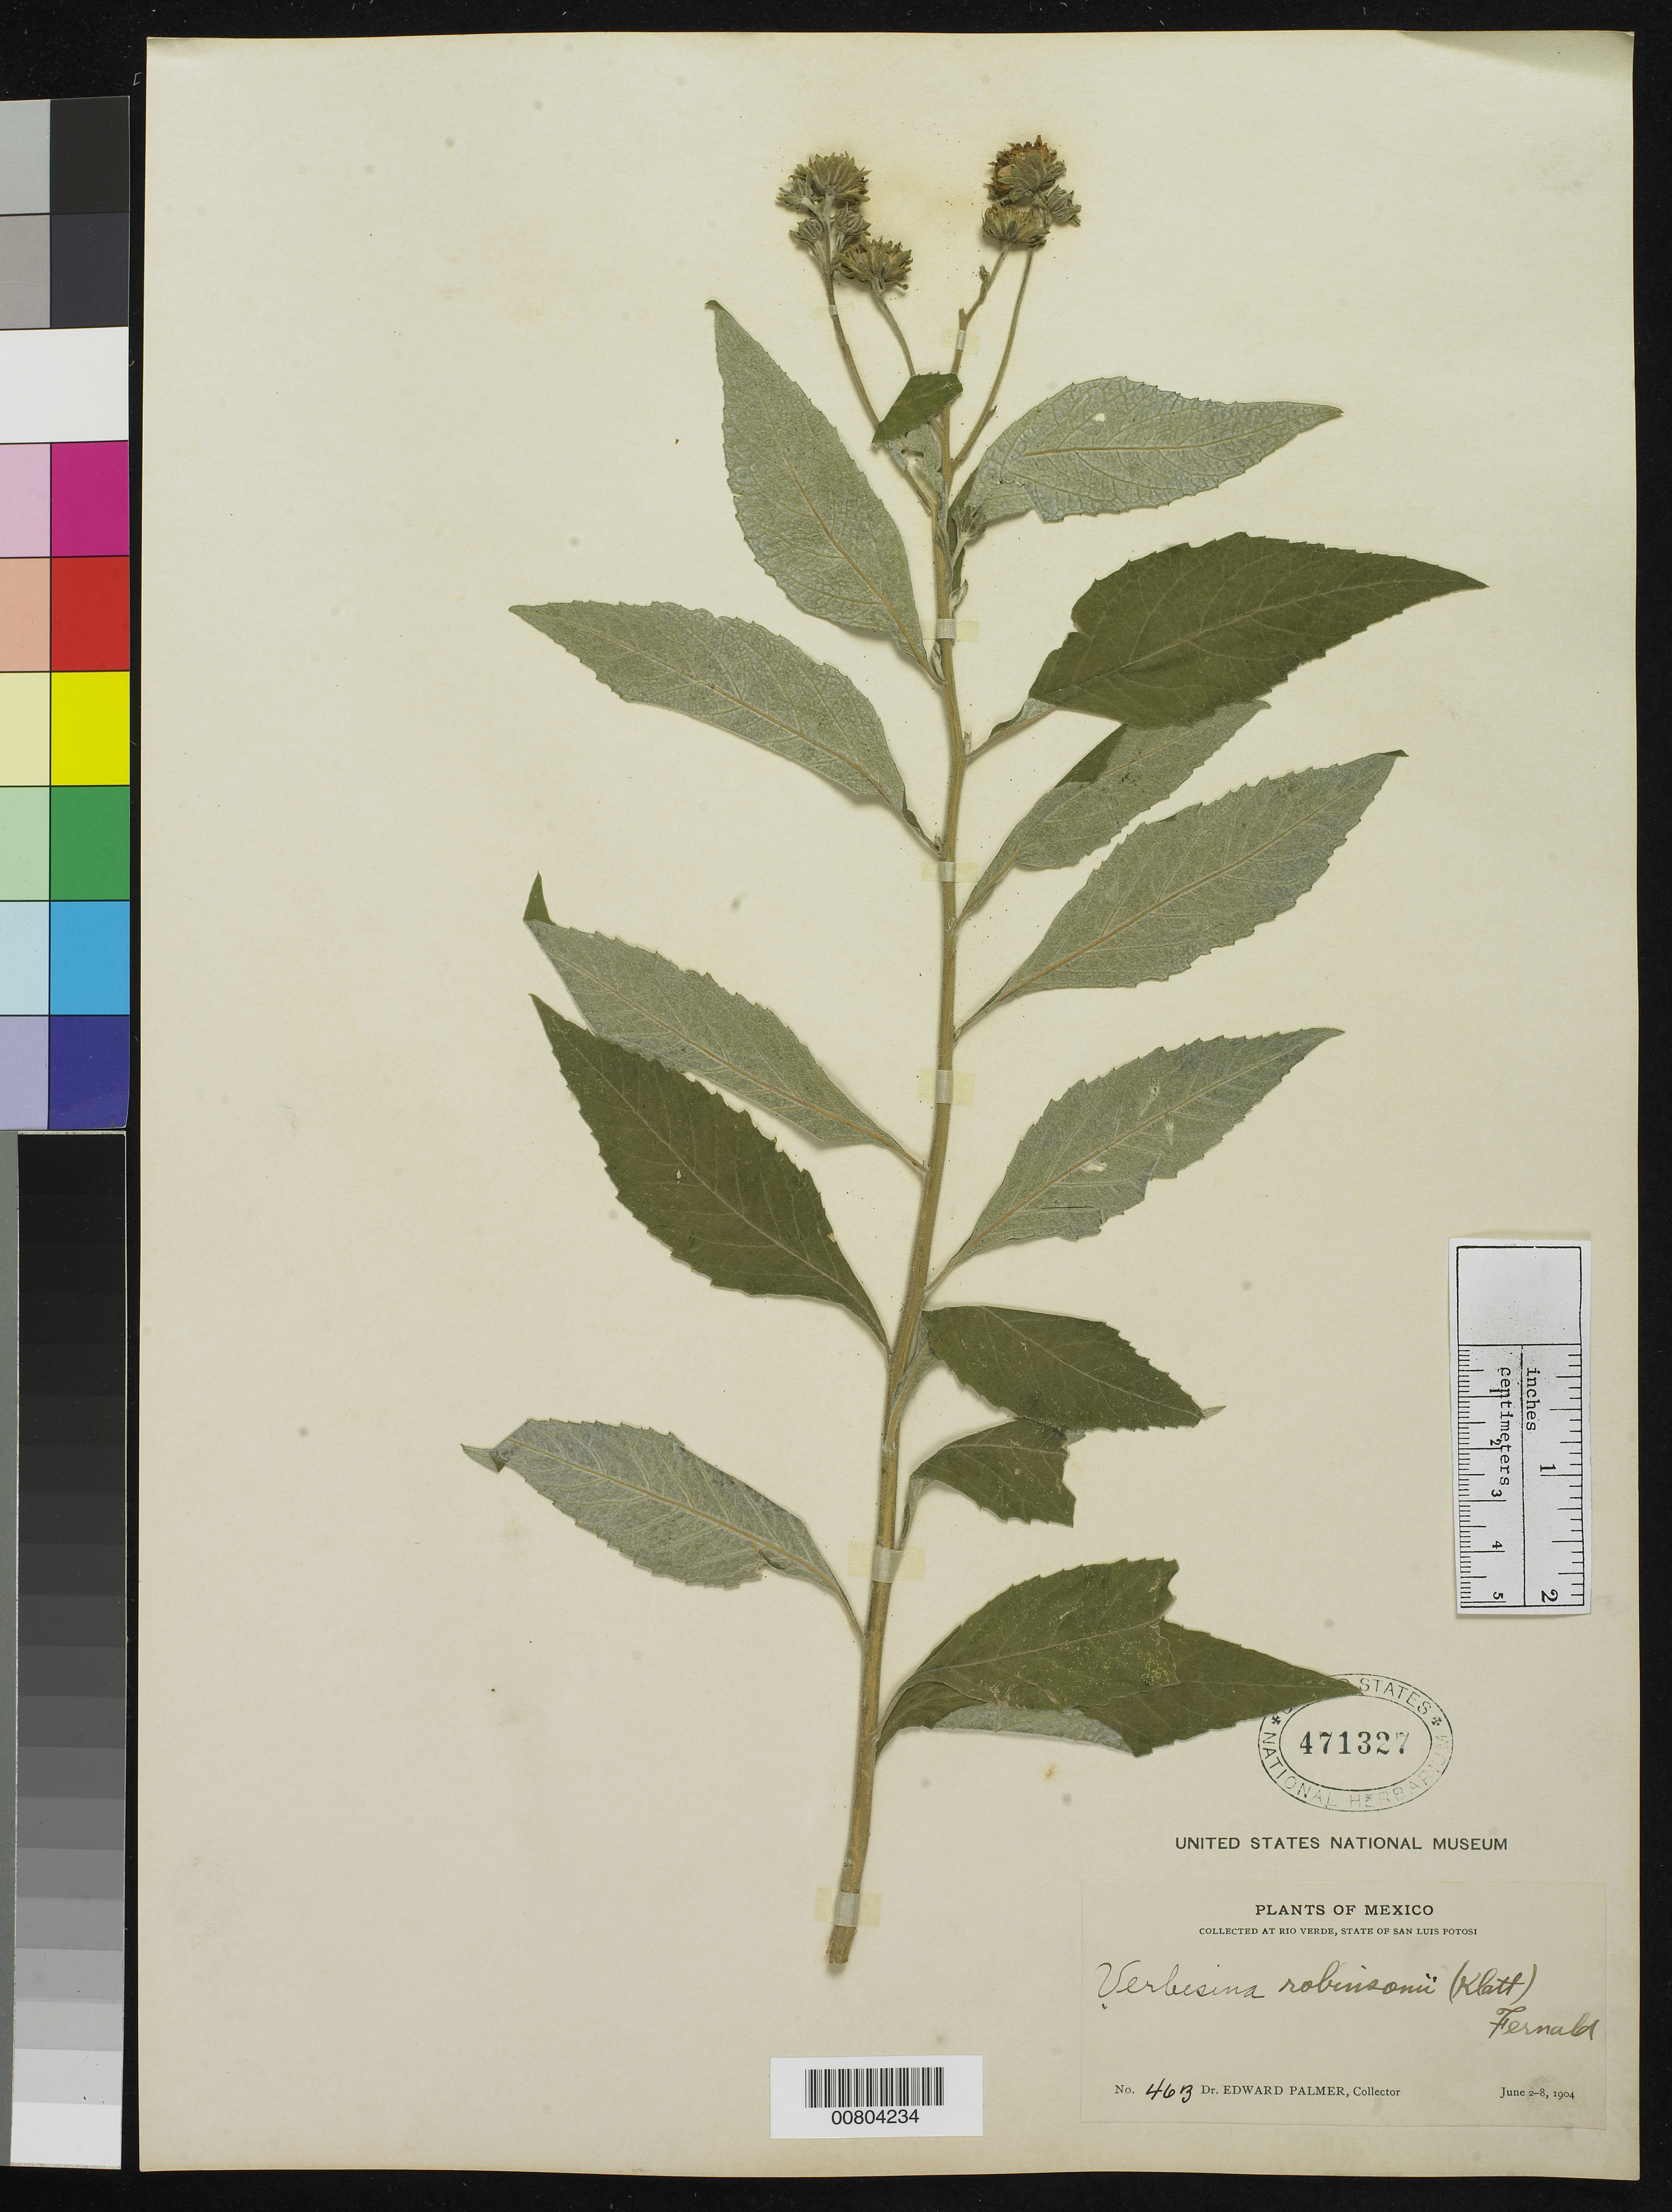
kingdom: Plantae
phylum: Tracheophyta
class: Magnoliopsida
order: Asterales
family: Asteraceae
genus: Verbesina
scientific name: Verbesina robinsonii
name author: (Klatt) Fernald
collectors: E. Palmer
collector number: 463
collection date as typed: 02 Jun 1904 to 08 Jun 1904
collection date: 1904-06-02/1904-06-08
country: Mexico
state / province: San Luis Potosí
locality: Río Verde, San Luis Potosí.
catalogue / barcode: US 471327